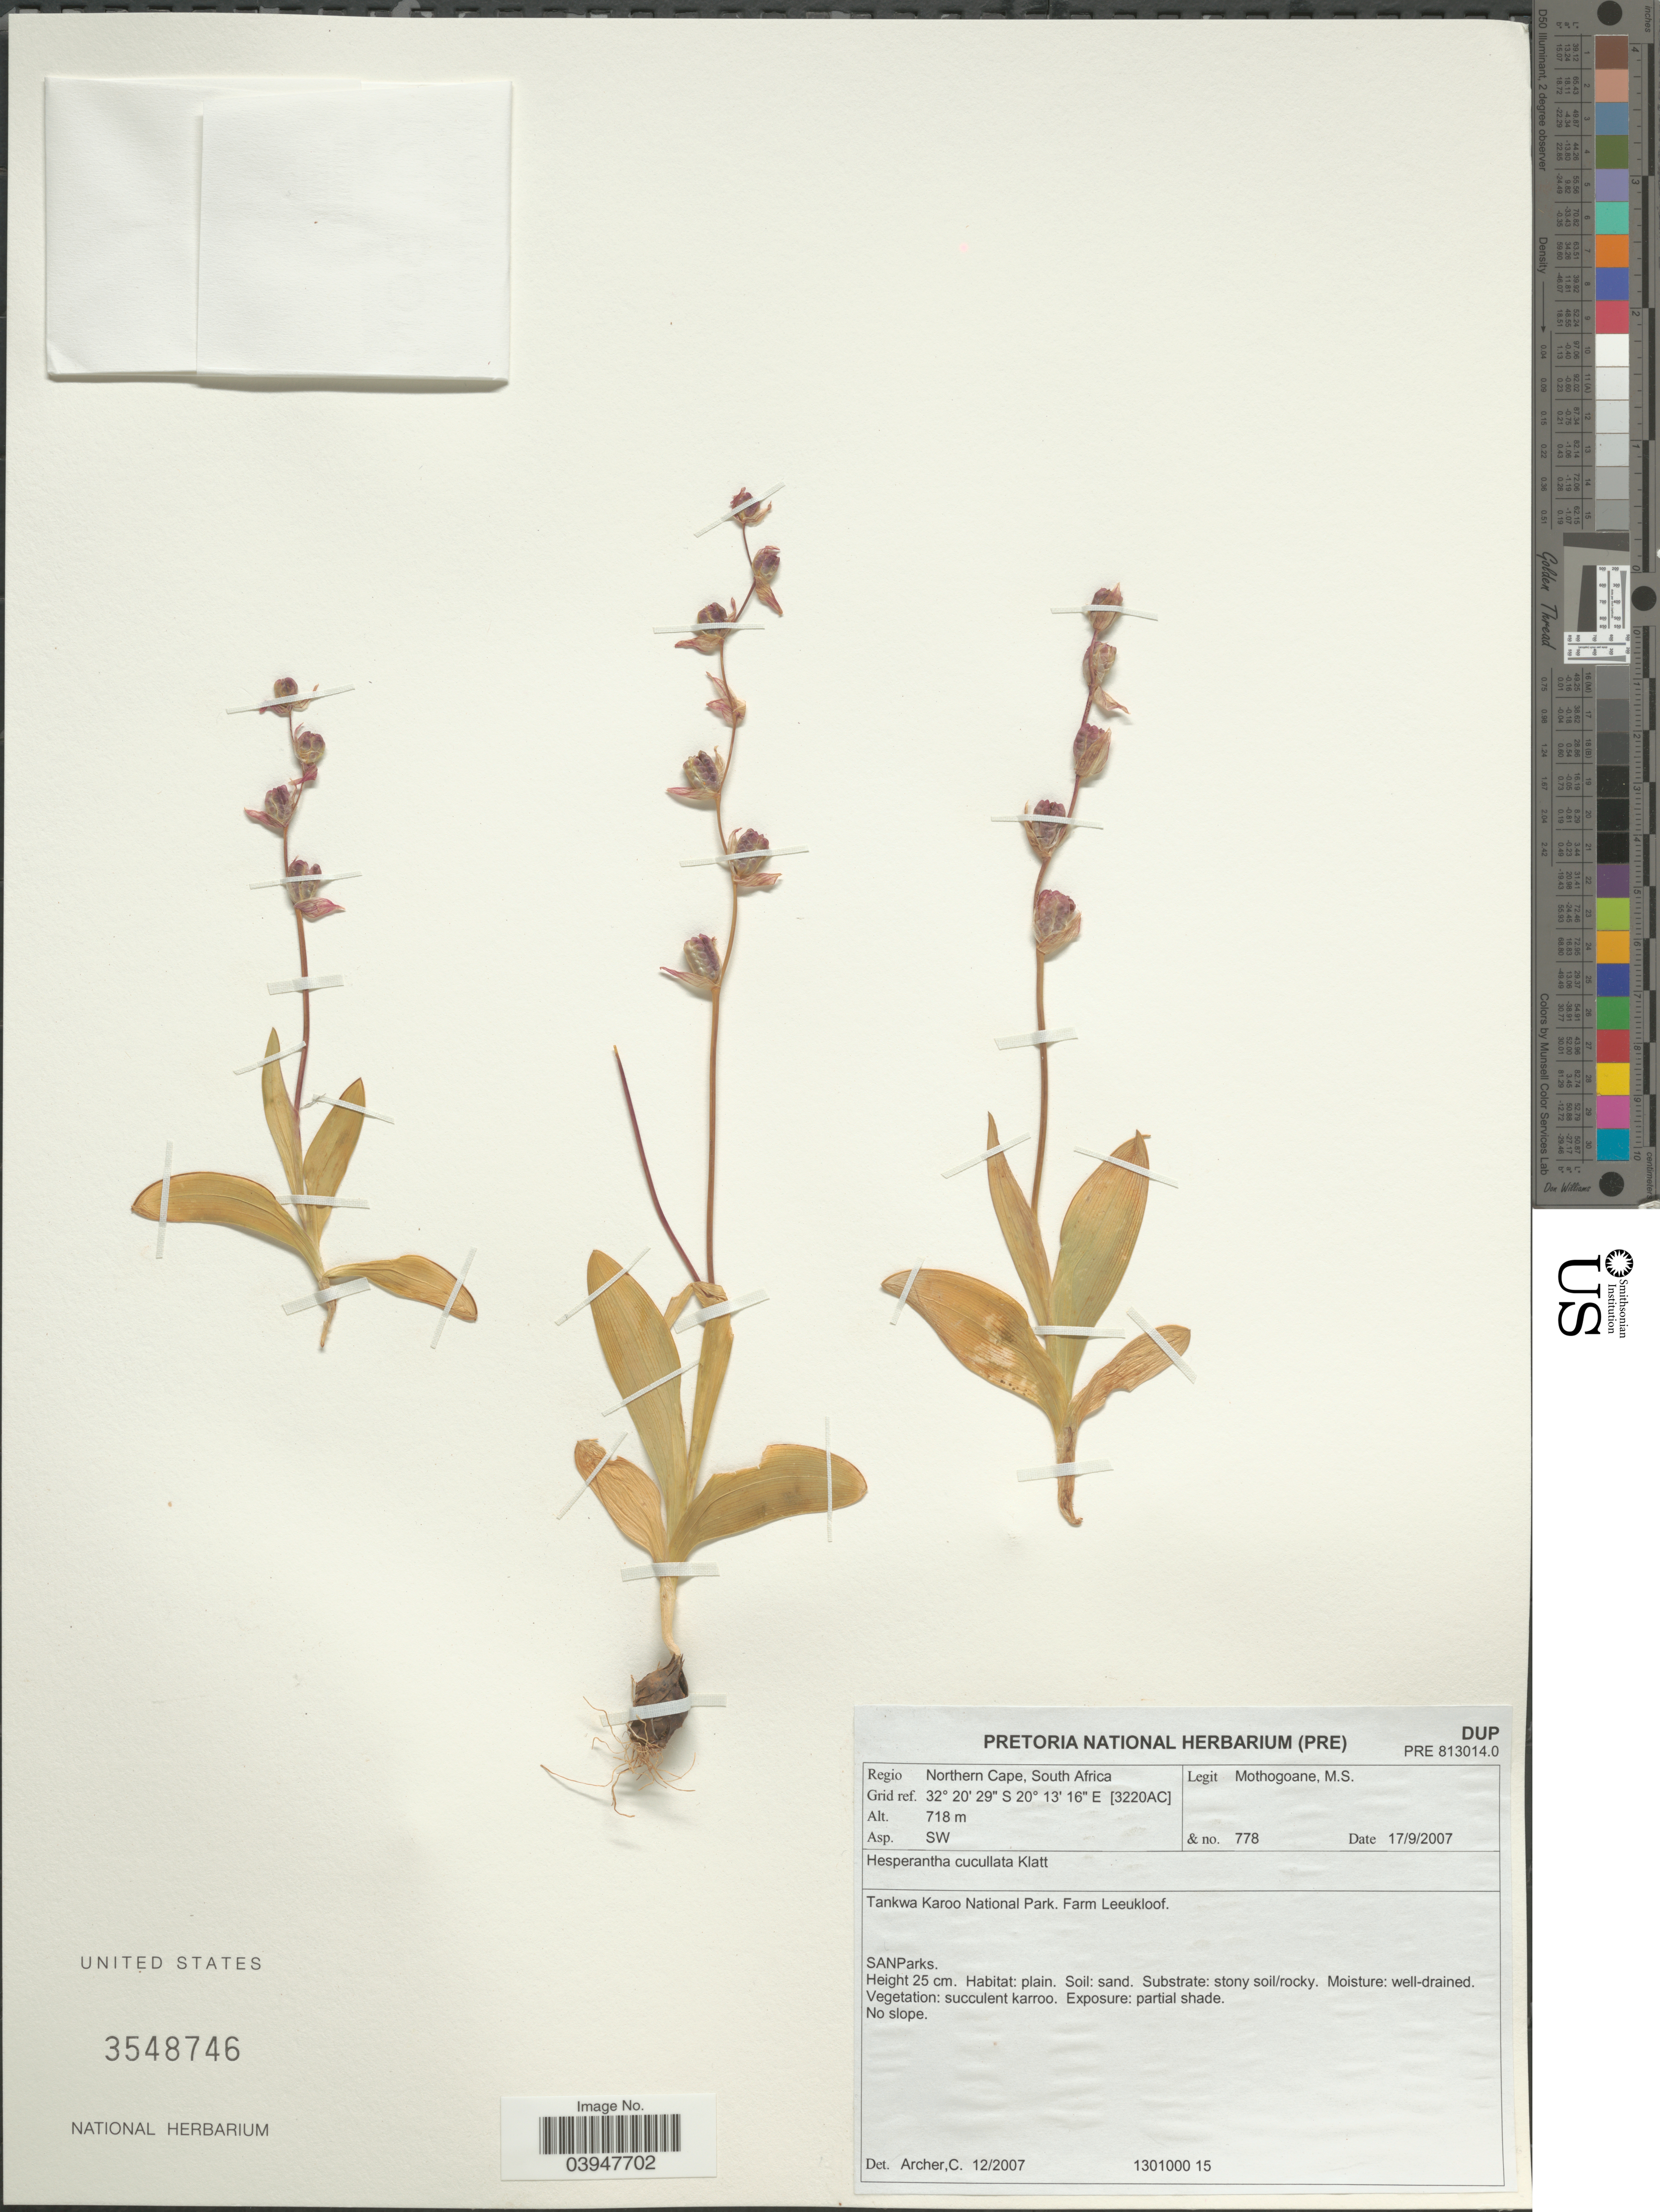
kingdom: Plantae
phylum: Tracheophyta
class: Liliopsida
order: Asparagales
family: Iridaceae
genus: Hesperantha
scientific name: Hesperantha cucullata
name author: Klatt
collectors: M. Mothogoane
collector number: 778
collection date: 2007-09-17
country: South Africa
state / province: Northern Cape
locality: Regio Northern Cape, South Africa. Grid ref. [3220AC]. Asp. SW. Tankwa Karoo National Park. Farm Leeukloof. SANParks.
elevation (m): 718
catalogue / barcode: US 3548746